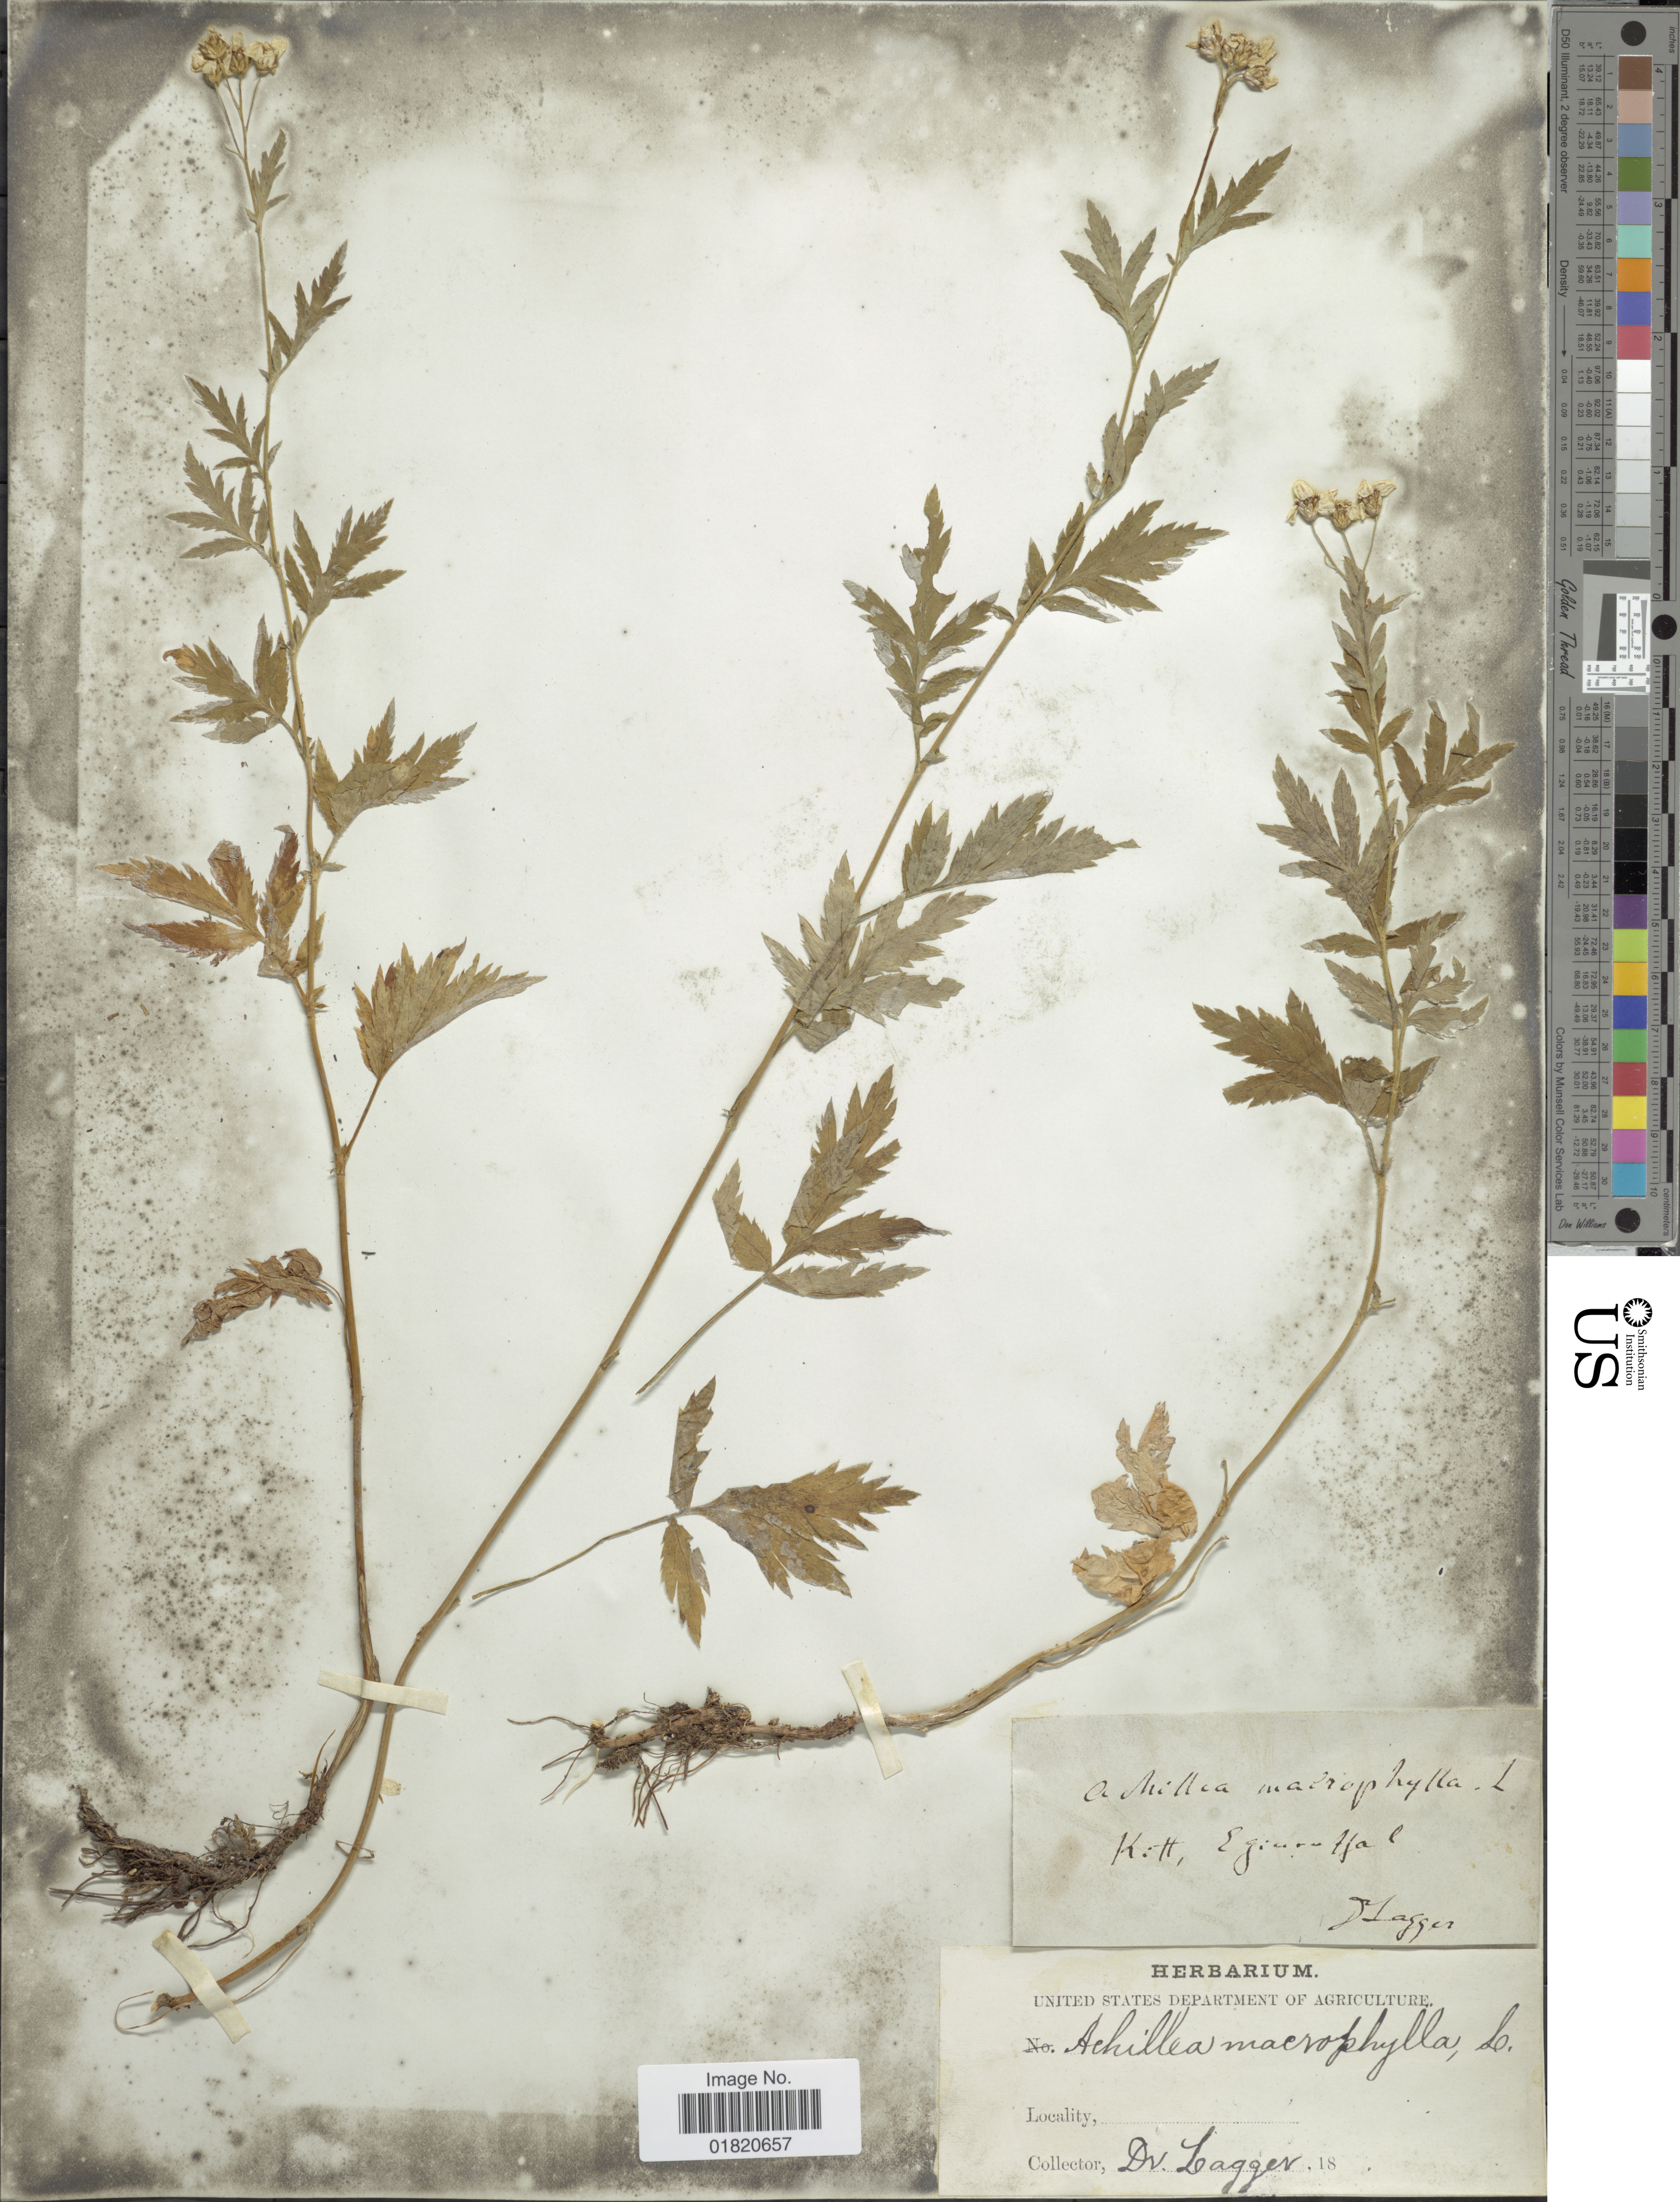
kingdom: Plantae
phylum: Tracheophyta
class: Magnoliopsida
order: Asterales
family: Asteraceae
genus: Achillea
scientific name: Achillea macrophylla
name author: L.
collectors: F. J. Lagger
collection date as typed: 18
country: Switzerland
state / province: Lucerne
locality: Kott, Eigenthal